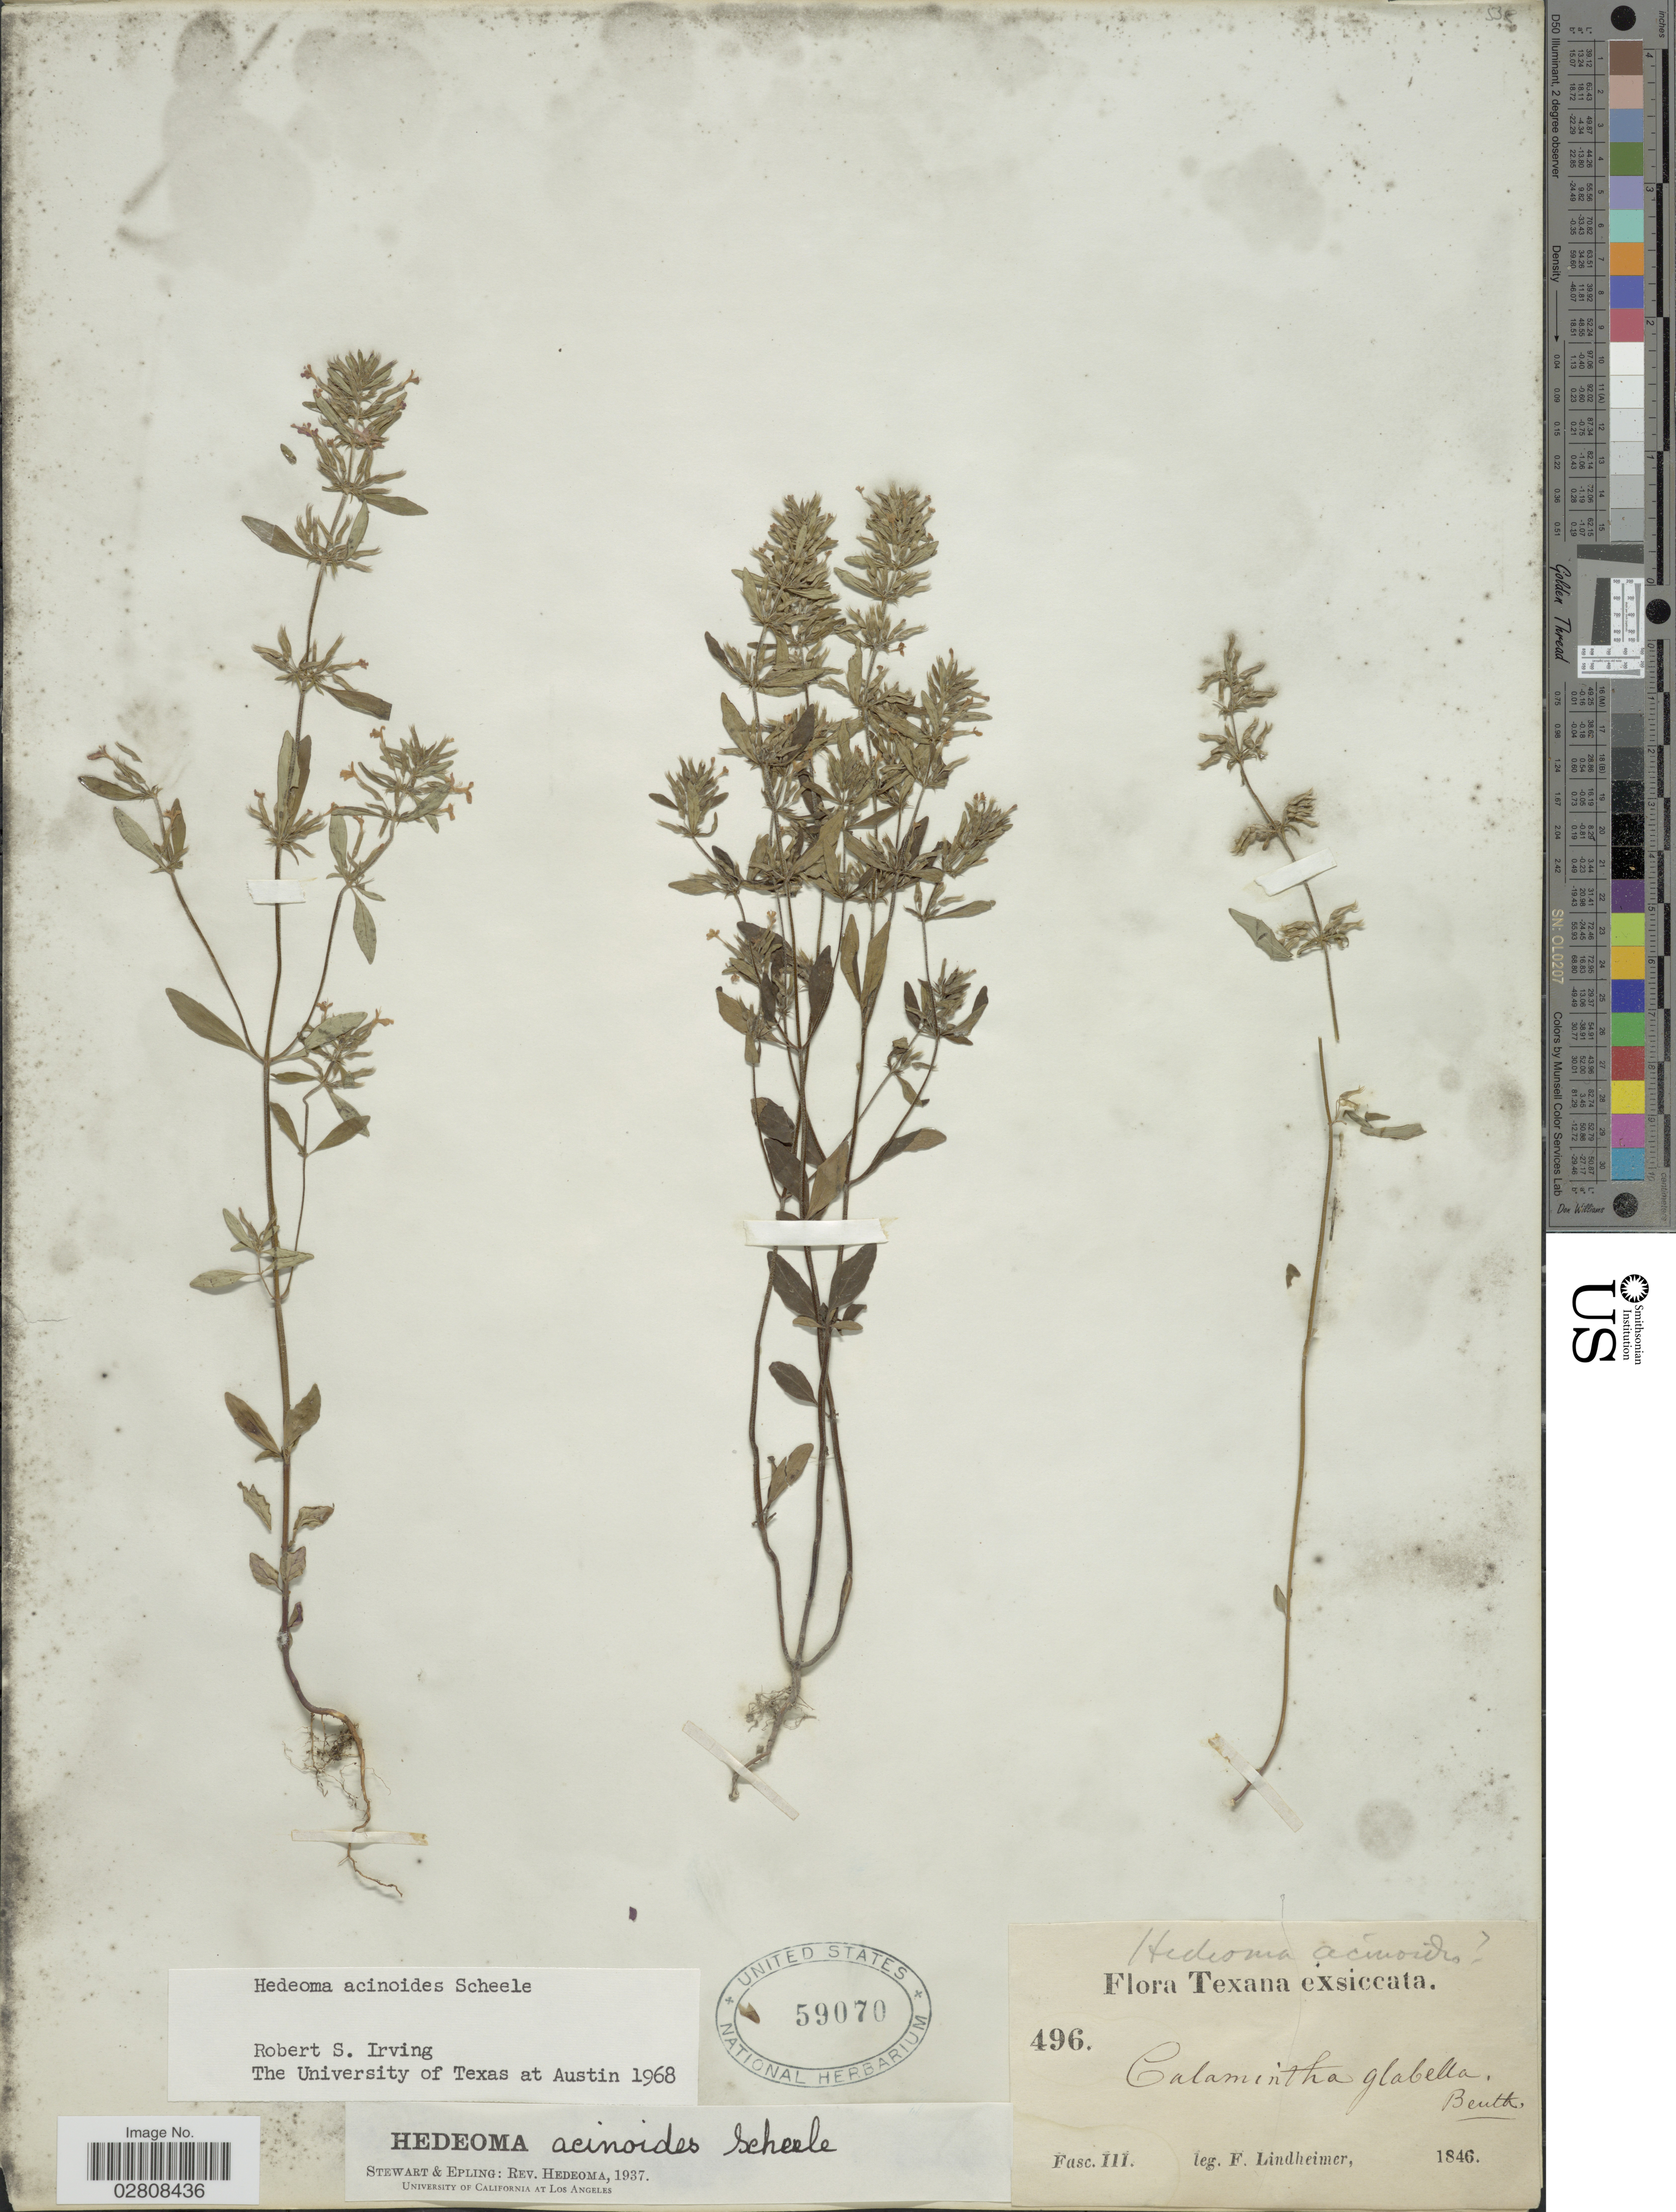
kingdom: Plantae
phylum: Tracheophyta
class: Magnoliopsida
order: Lamiales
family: Lamiaceae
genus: Hedeoma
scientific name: Hedeoma acinoides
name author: Scheele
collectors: F. Lindheimer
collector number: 496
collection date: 1846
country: United States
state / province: Texas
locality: Fasc. III. [unsure placement]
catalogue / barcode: US 59070